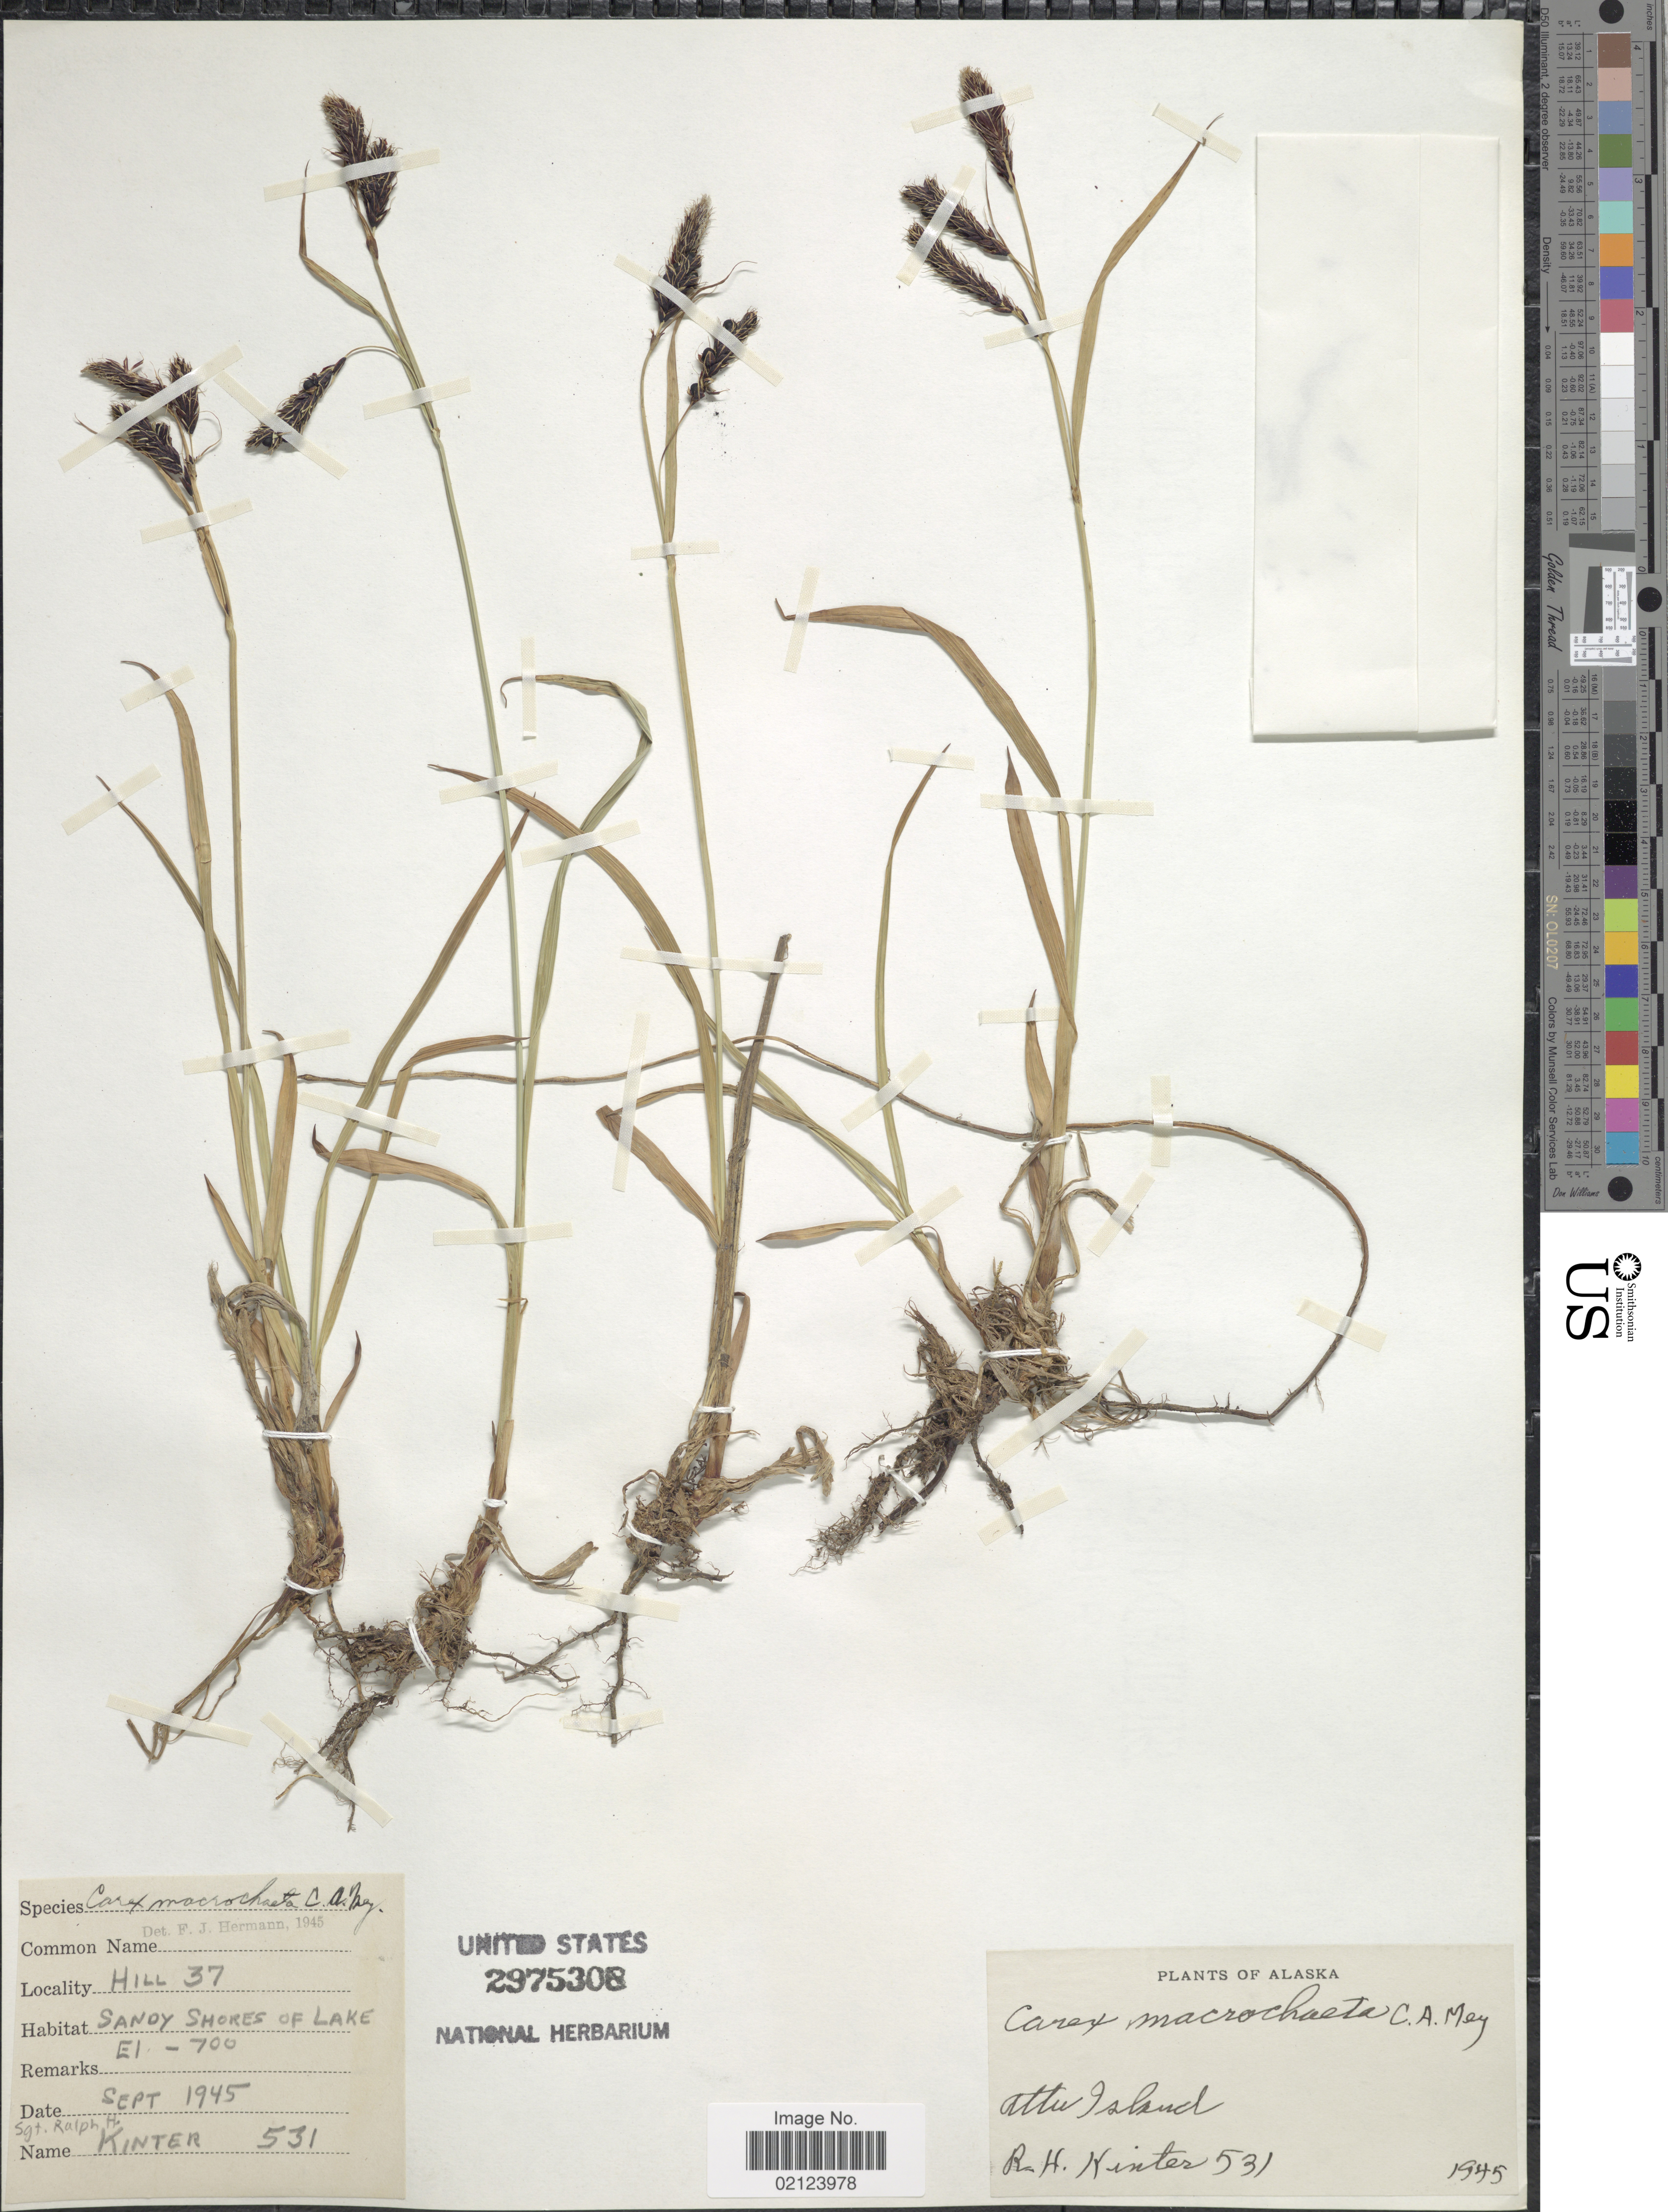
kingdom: Plantae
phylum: Tracheophyta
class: Liliopsida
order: Poales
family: Cyperaceae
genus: Carex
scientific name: Carex macrochaeta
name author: C.A. Mey.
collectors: R. Kinter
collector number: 531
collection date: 1945-09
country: United States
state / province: Alaska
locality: Hill 37, Sandy shores of lake. Attu Island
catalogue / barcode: US 2975308